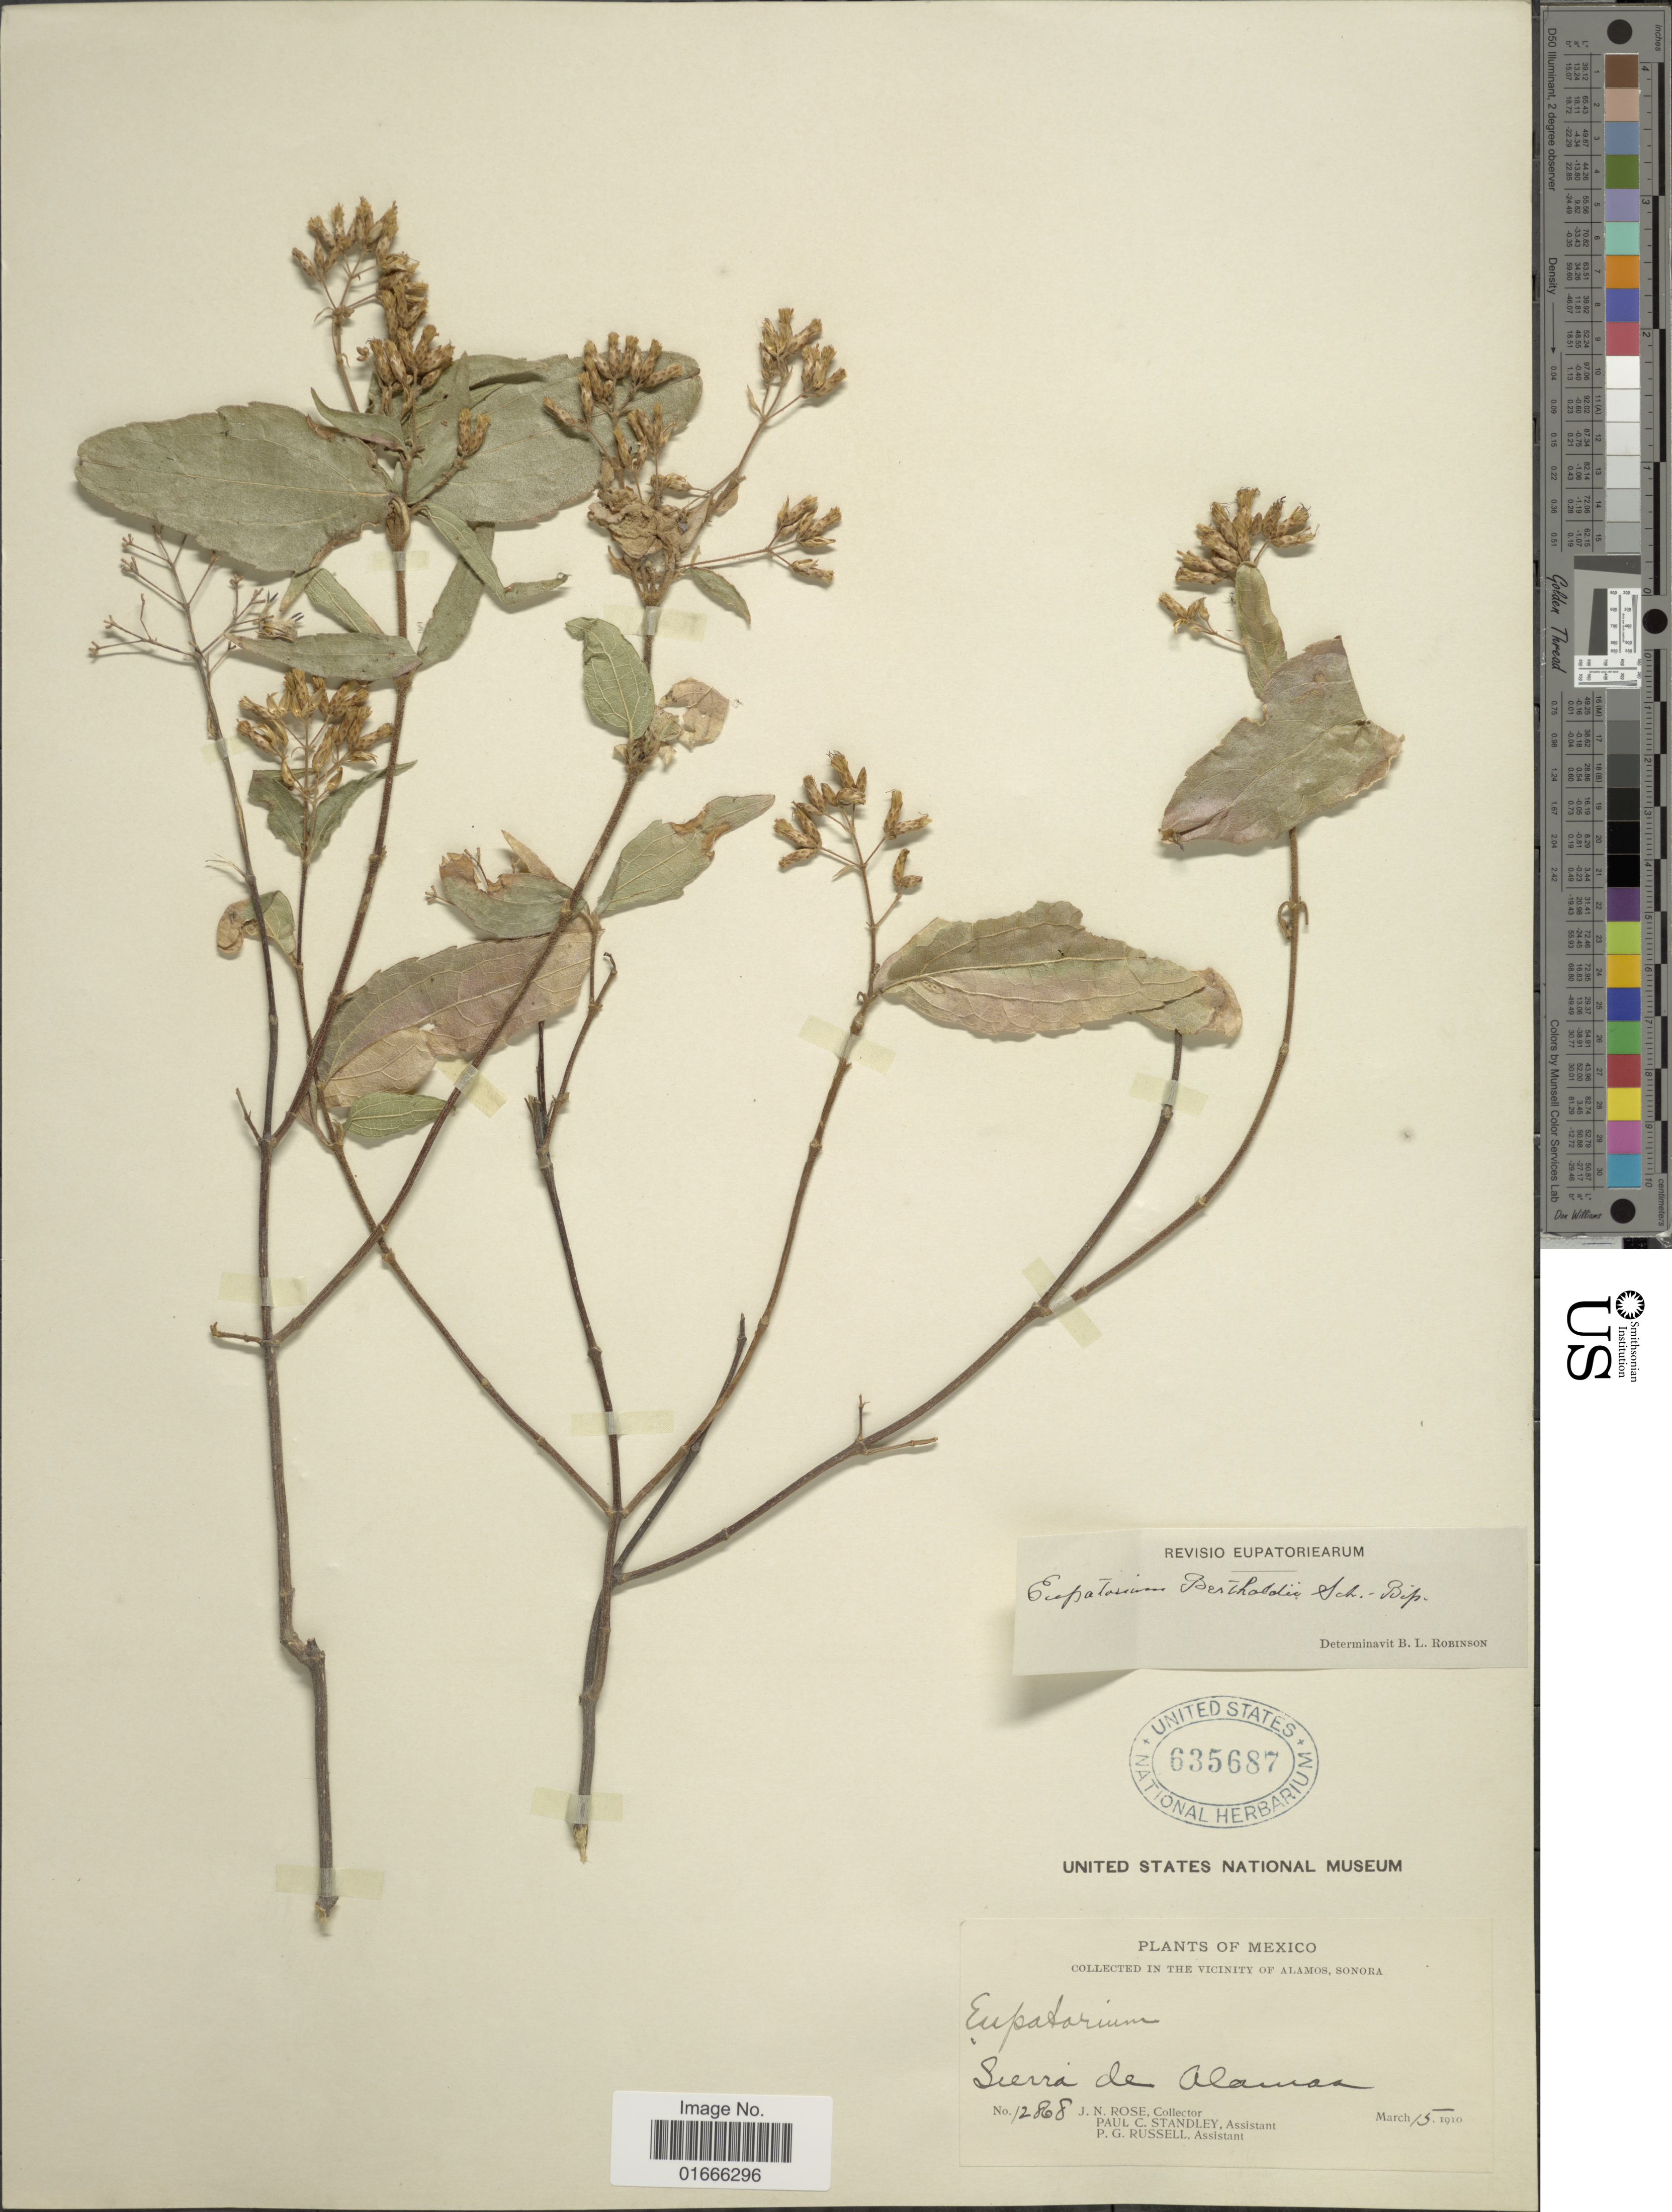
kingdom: Plantae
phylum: Tracheophyta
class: Magnoliopsida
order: Asterales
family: Asteraceae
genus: Chromolaena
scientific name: Chromolaena ovaliflora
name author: (Hook.) R.M. King & H. Rob.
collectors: J. N. Rose, P. C. Standley & P. G. Russell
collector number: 12868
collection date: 1910-03-15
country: Mexico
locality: In vicinity of Alamos, Sonara, Sierra de Alamos.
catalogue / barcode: US 635687